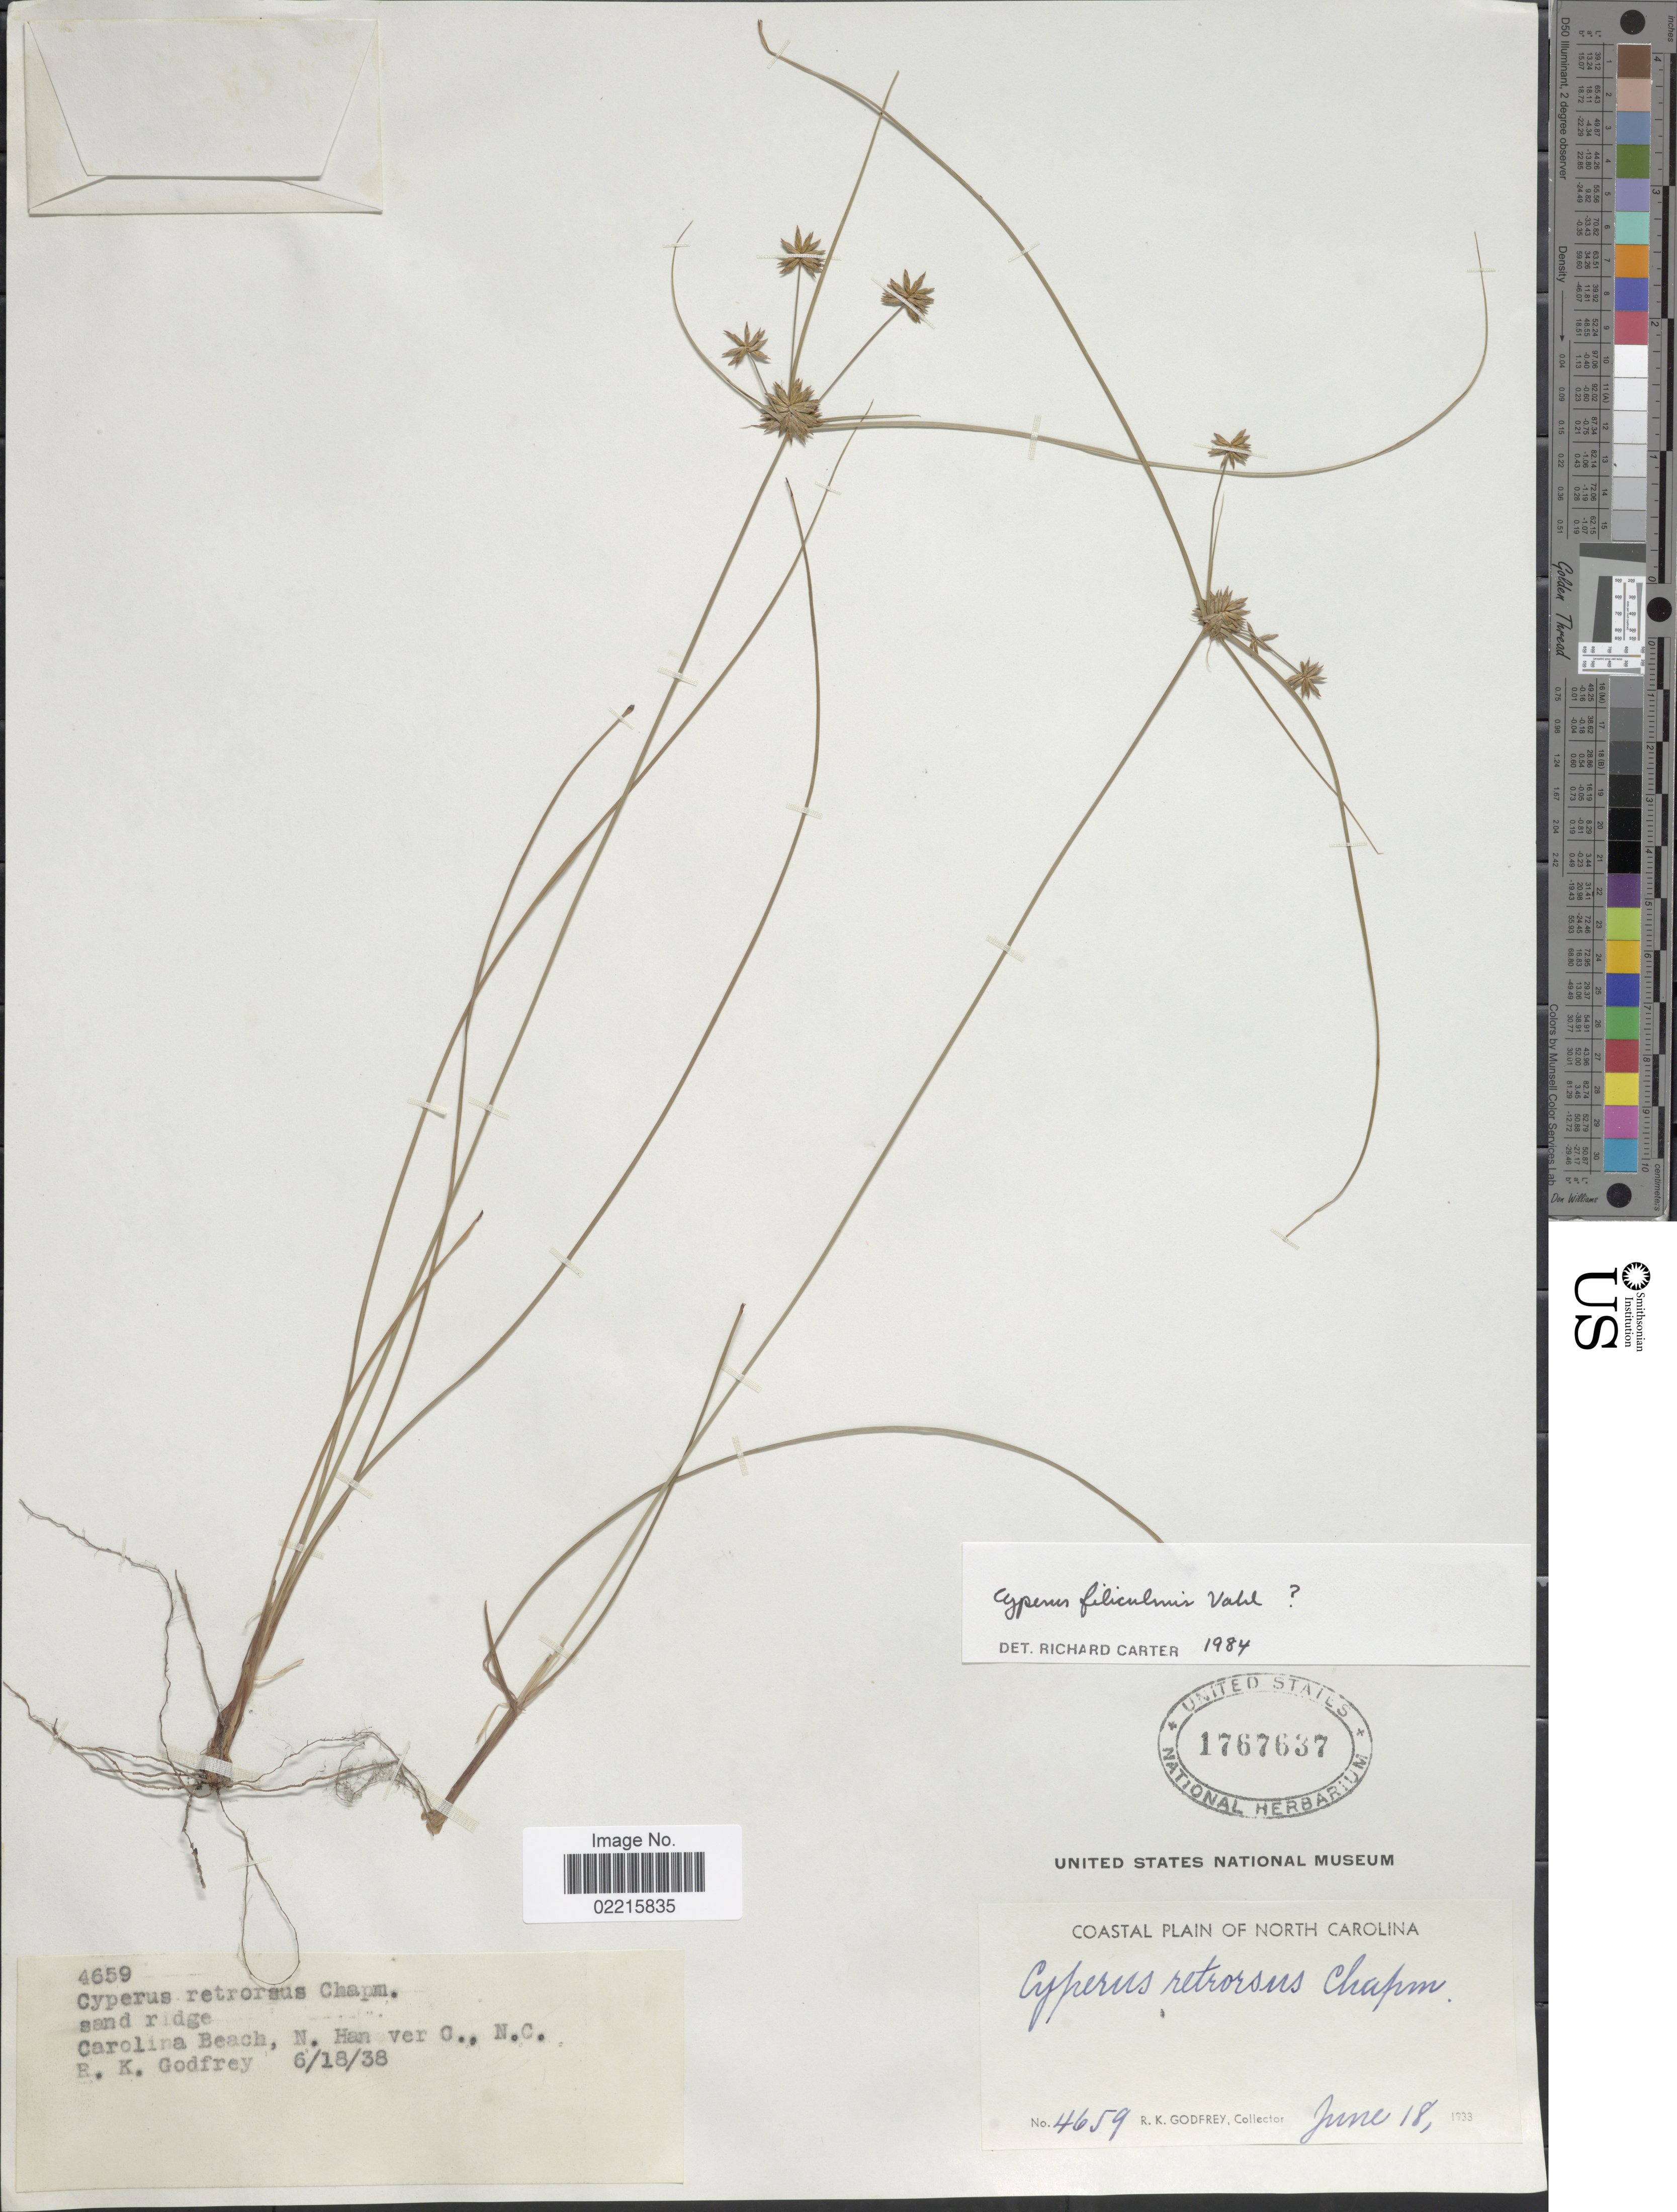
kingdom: Plantae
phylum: Tracheophyta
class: Liliopsida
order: Poales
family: Cyperaceae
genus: Cyperus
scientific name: Cyperus filiculmis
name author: Vahl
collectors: R. K. Godfrey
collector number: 4659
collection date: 1938-06-18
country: United States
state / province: North Carolina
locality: Caroline Beach, N. Han ver C., N.C.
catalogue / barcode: US 1767637